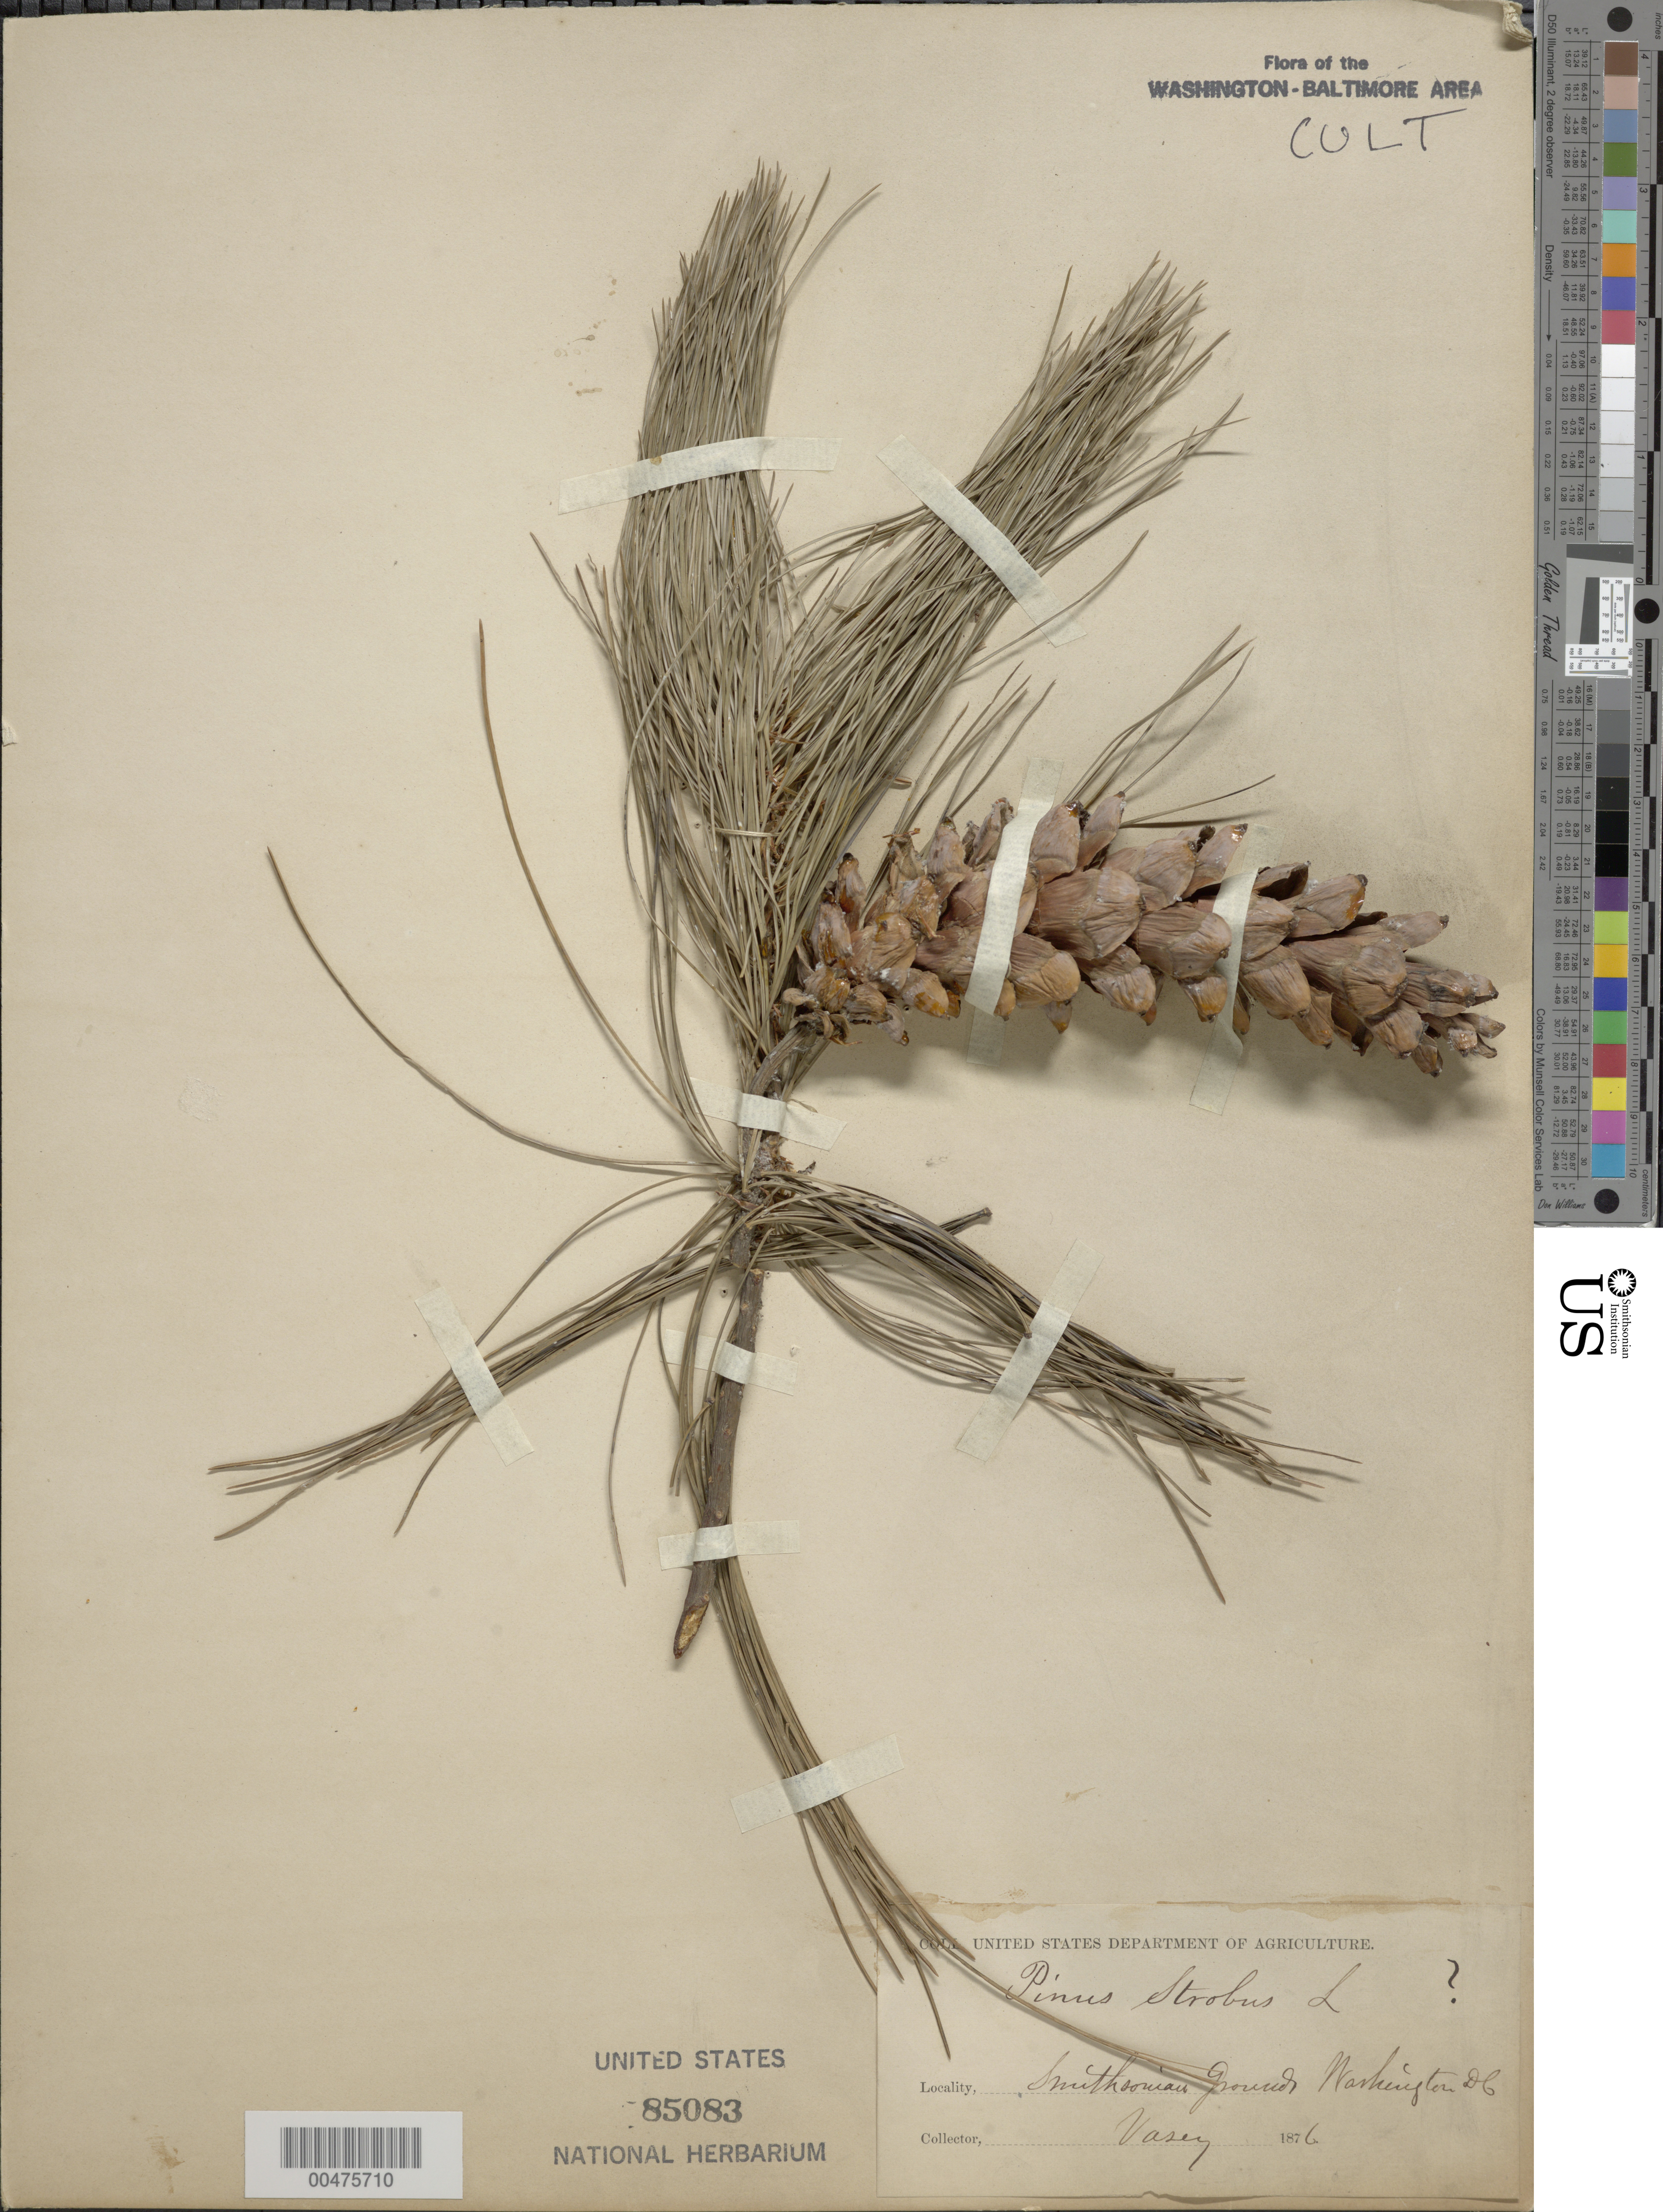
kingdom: Plantae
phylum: Tracheophyta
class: Pinopsida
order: Pinales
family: Pinaceae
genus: Pinus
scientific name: Pinus strobus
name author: L.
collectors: G. Vasey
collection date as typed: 1876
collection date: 1876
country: United States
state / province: District of Columbia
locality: Smithsonian grounds, Washington DC area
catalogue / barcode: US 85083